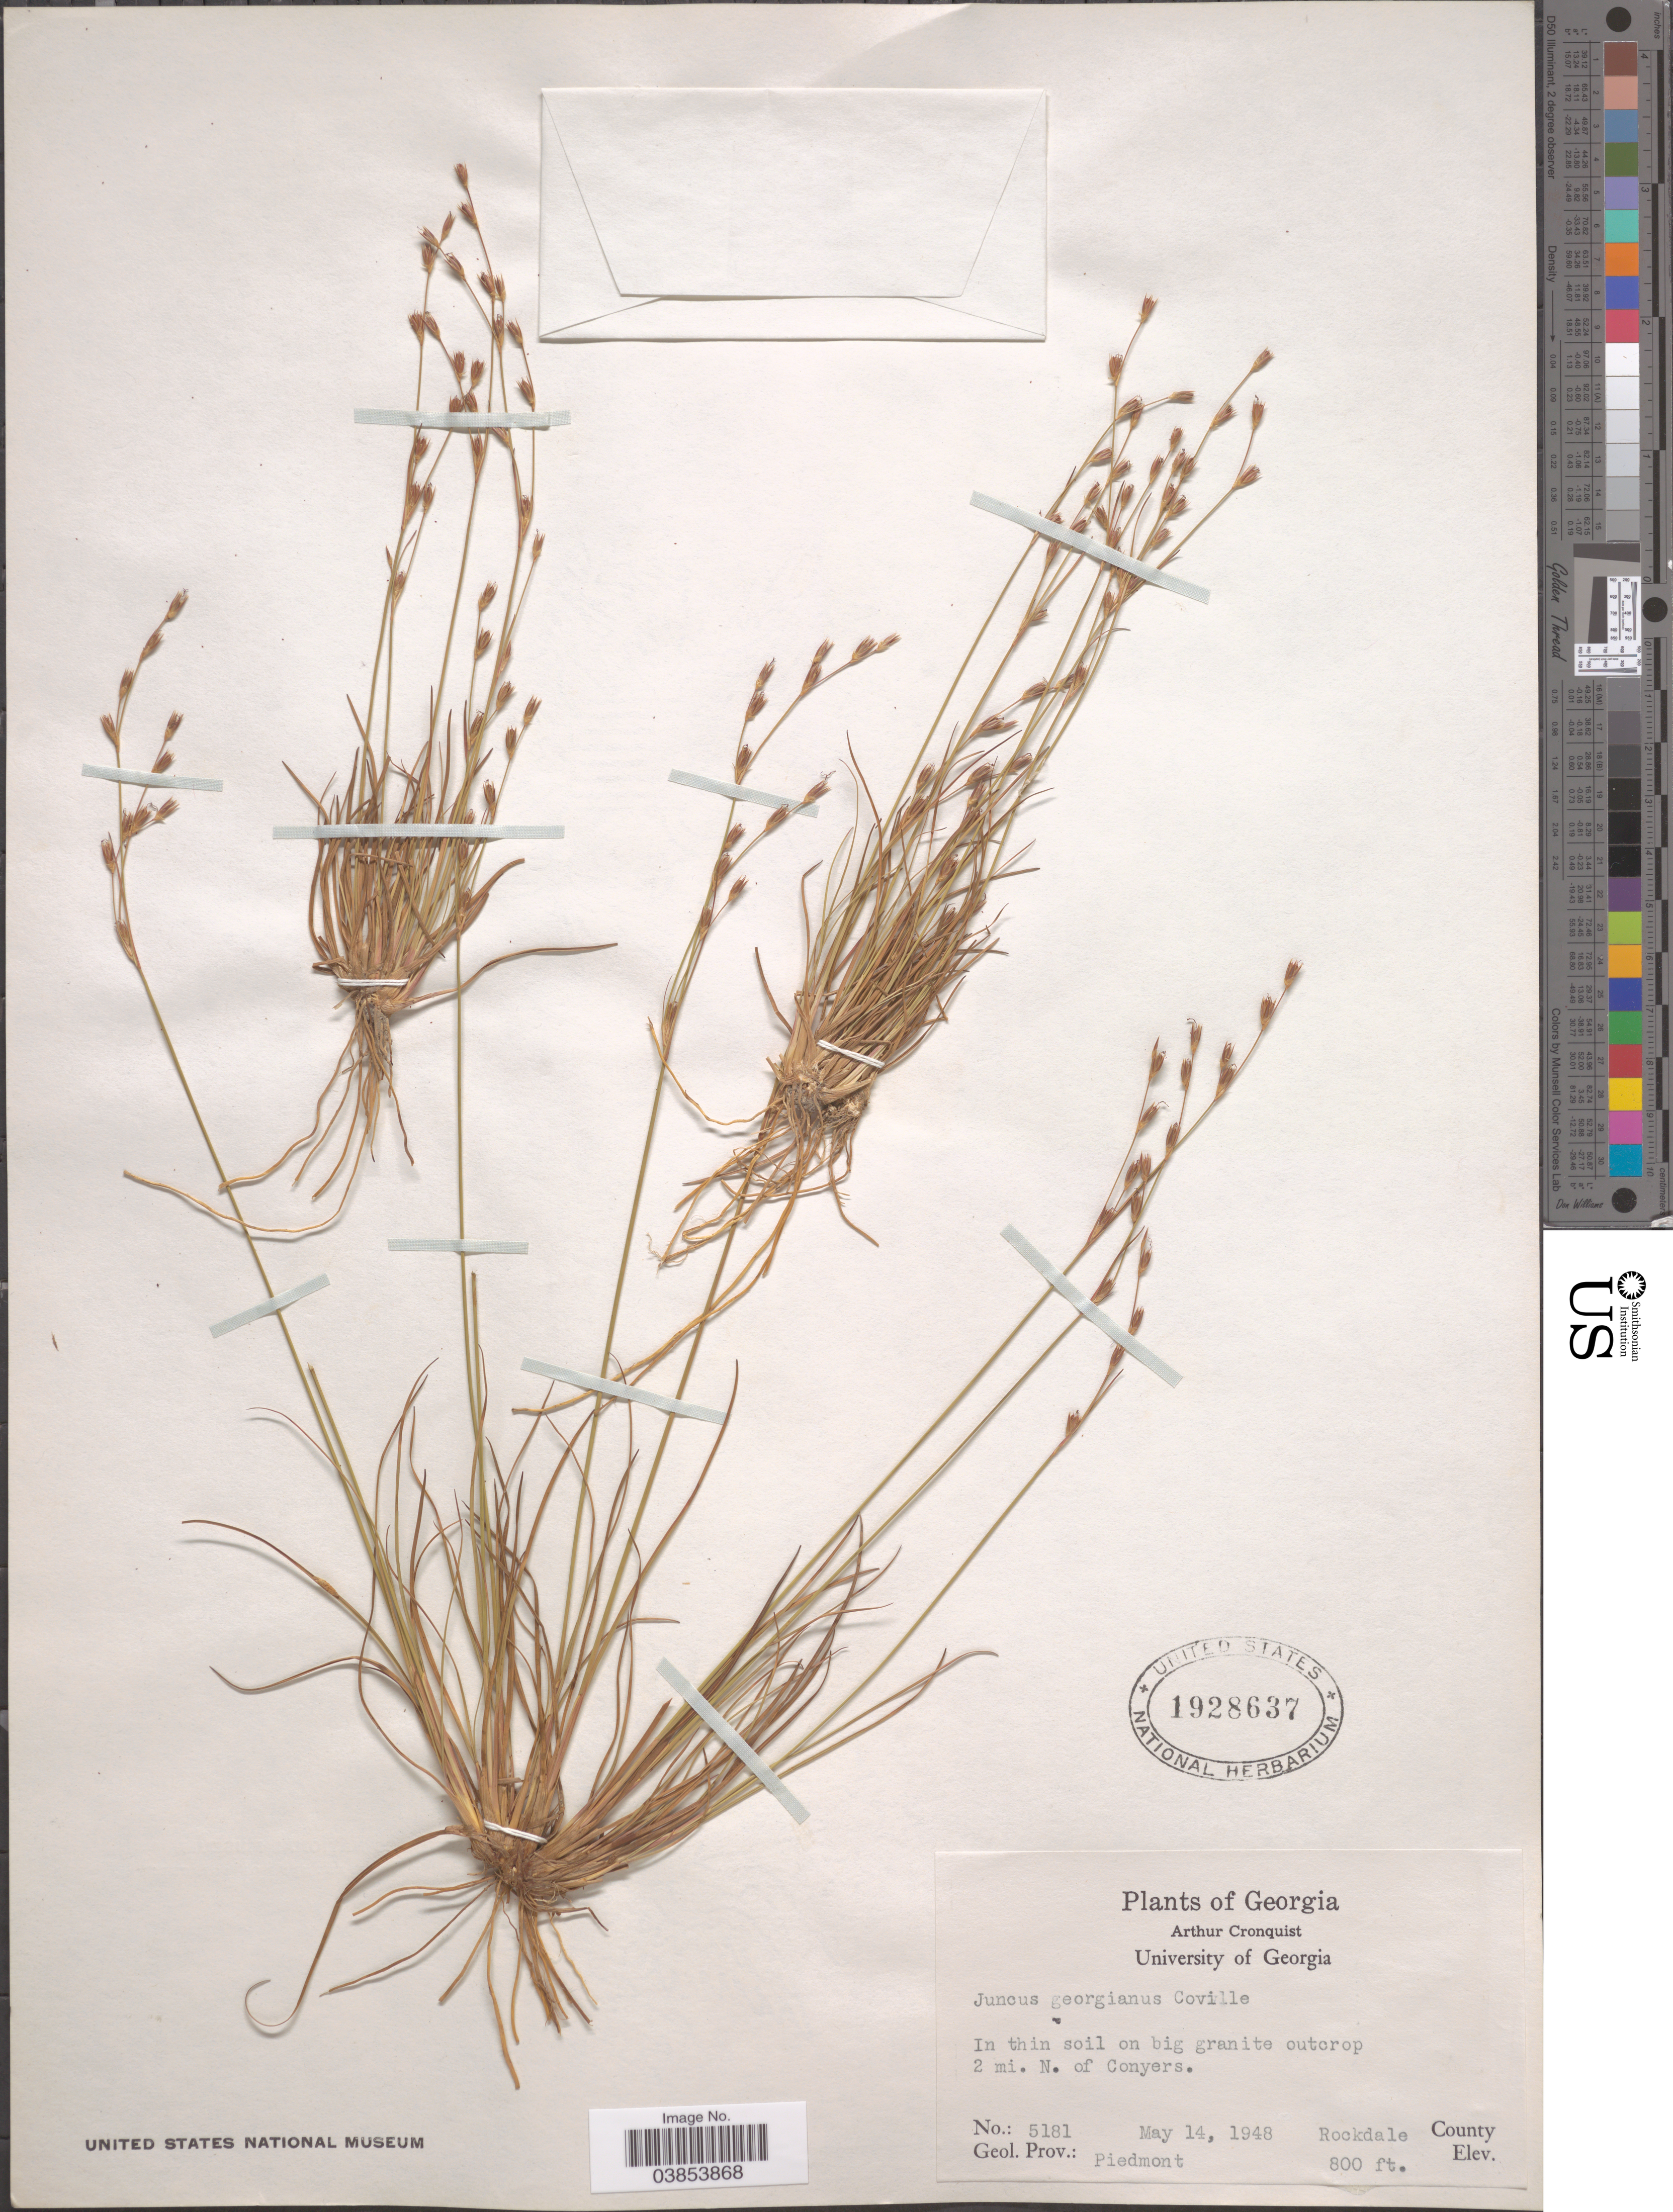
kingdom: Plantae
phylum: Tracheophyta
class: Liliopsida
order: Poales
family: Juncaceae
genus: Juncus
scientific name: Juncus georgianus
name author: Coville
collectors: A. J. Cronquist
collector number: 5181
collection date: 1948-05-14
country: United States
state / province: Georgia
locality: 2 mi. N. of Conyers. Rockdale County. Geol. Prov.: Piedmont.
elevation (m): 244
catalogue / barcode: US 1928637